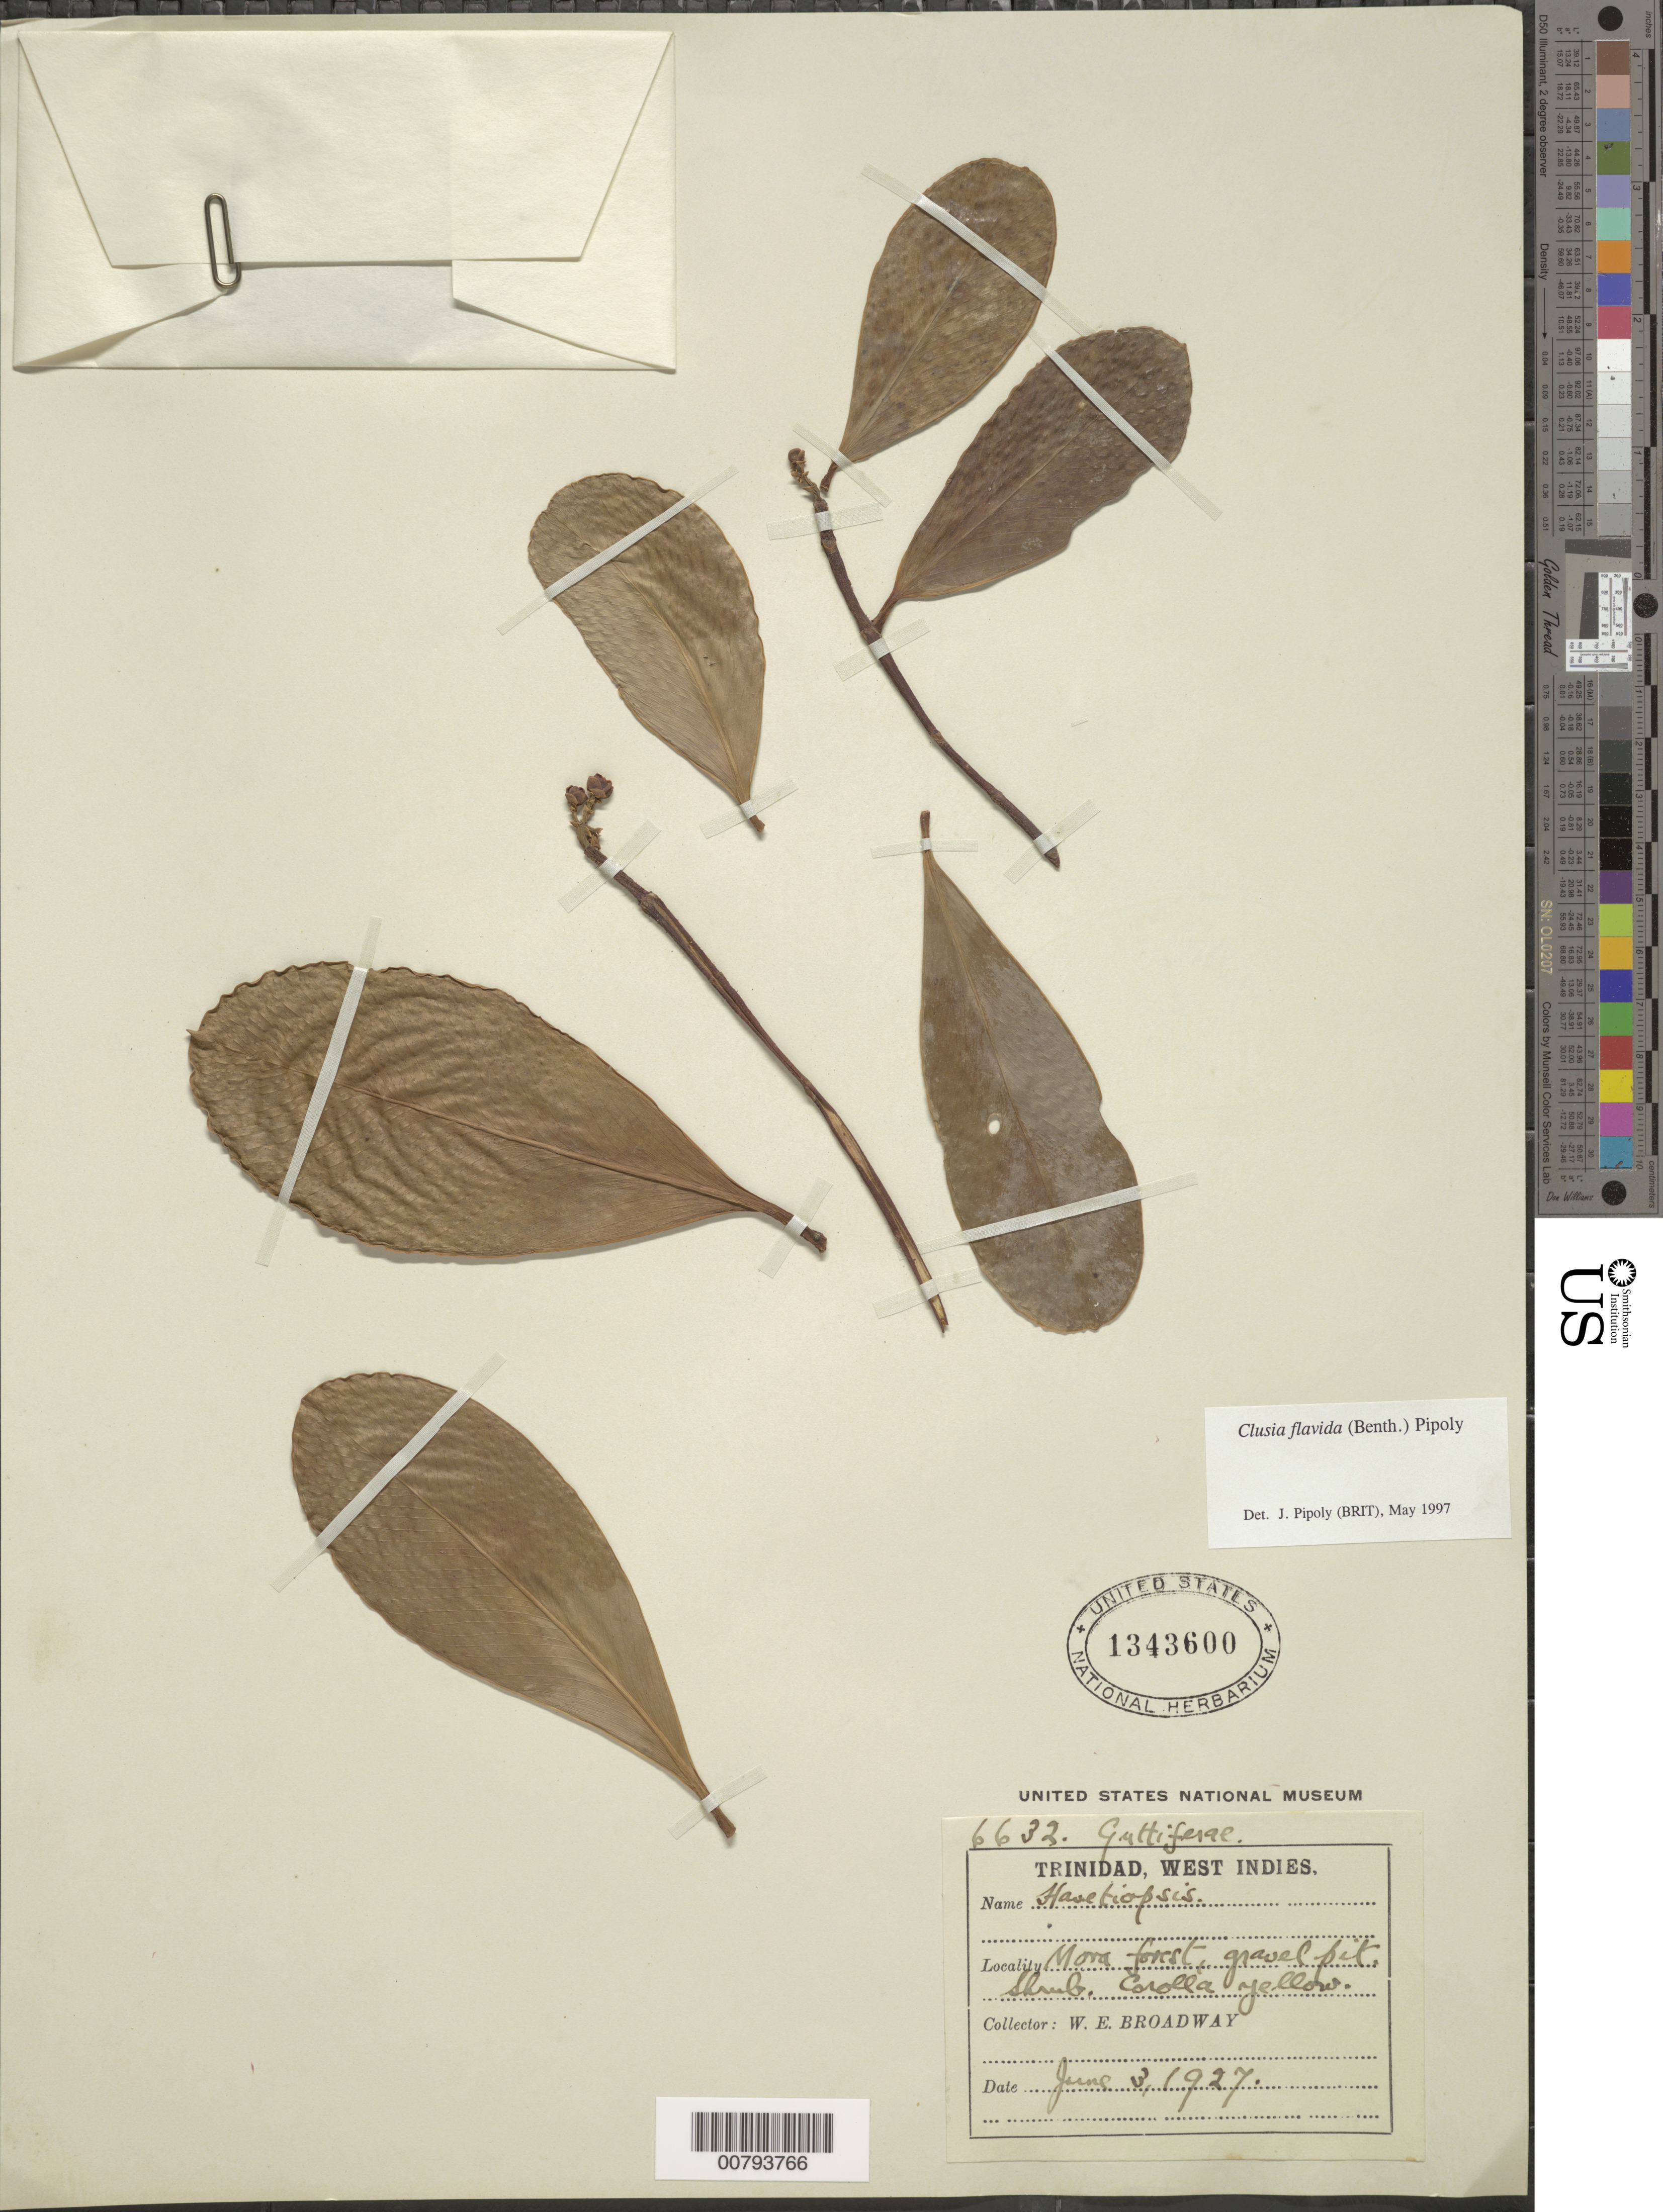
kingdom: Plantae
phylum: Tracheophyta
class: Magnoliopsida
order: Malpighiales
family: Clusiaceae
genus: Clusia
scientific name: Clusia flavida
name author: (Benth.) Pipoly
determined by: Pipoly, J. J., III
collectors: W. E. Broadway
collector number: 6632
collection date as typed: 03 Jun 1927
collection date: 1927-06-03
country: Trinidad and Tobago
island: Trinidad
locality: Mora forest, gravel pit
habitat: Forest, gravel pit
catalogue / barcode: US 1343600